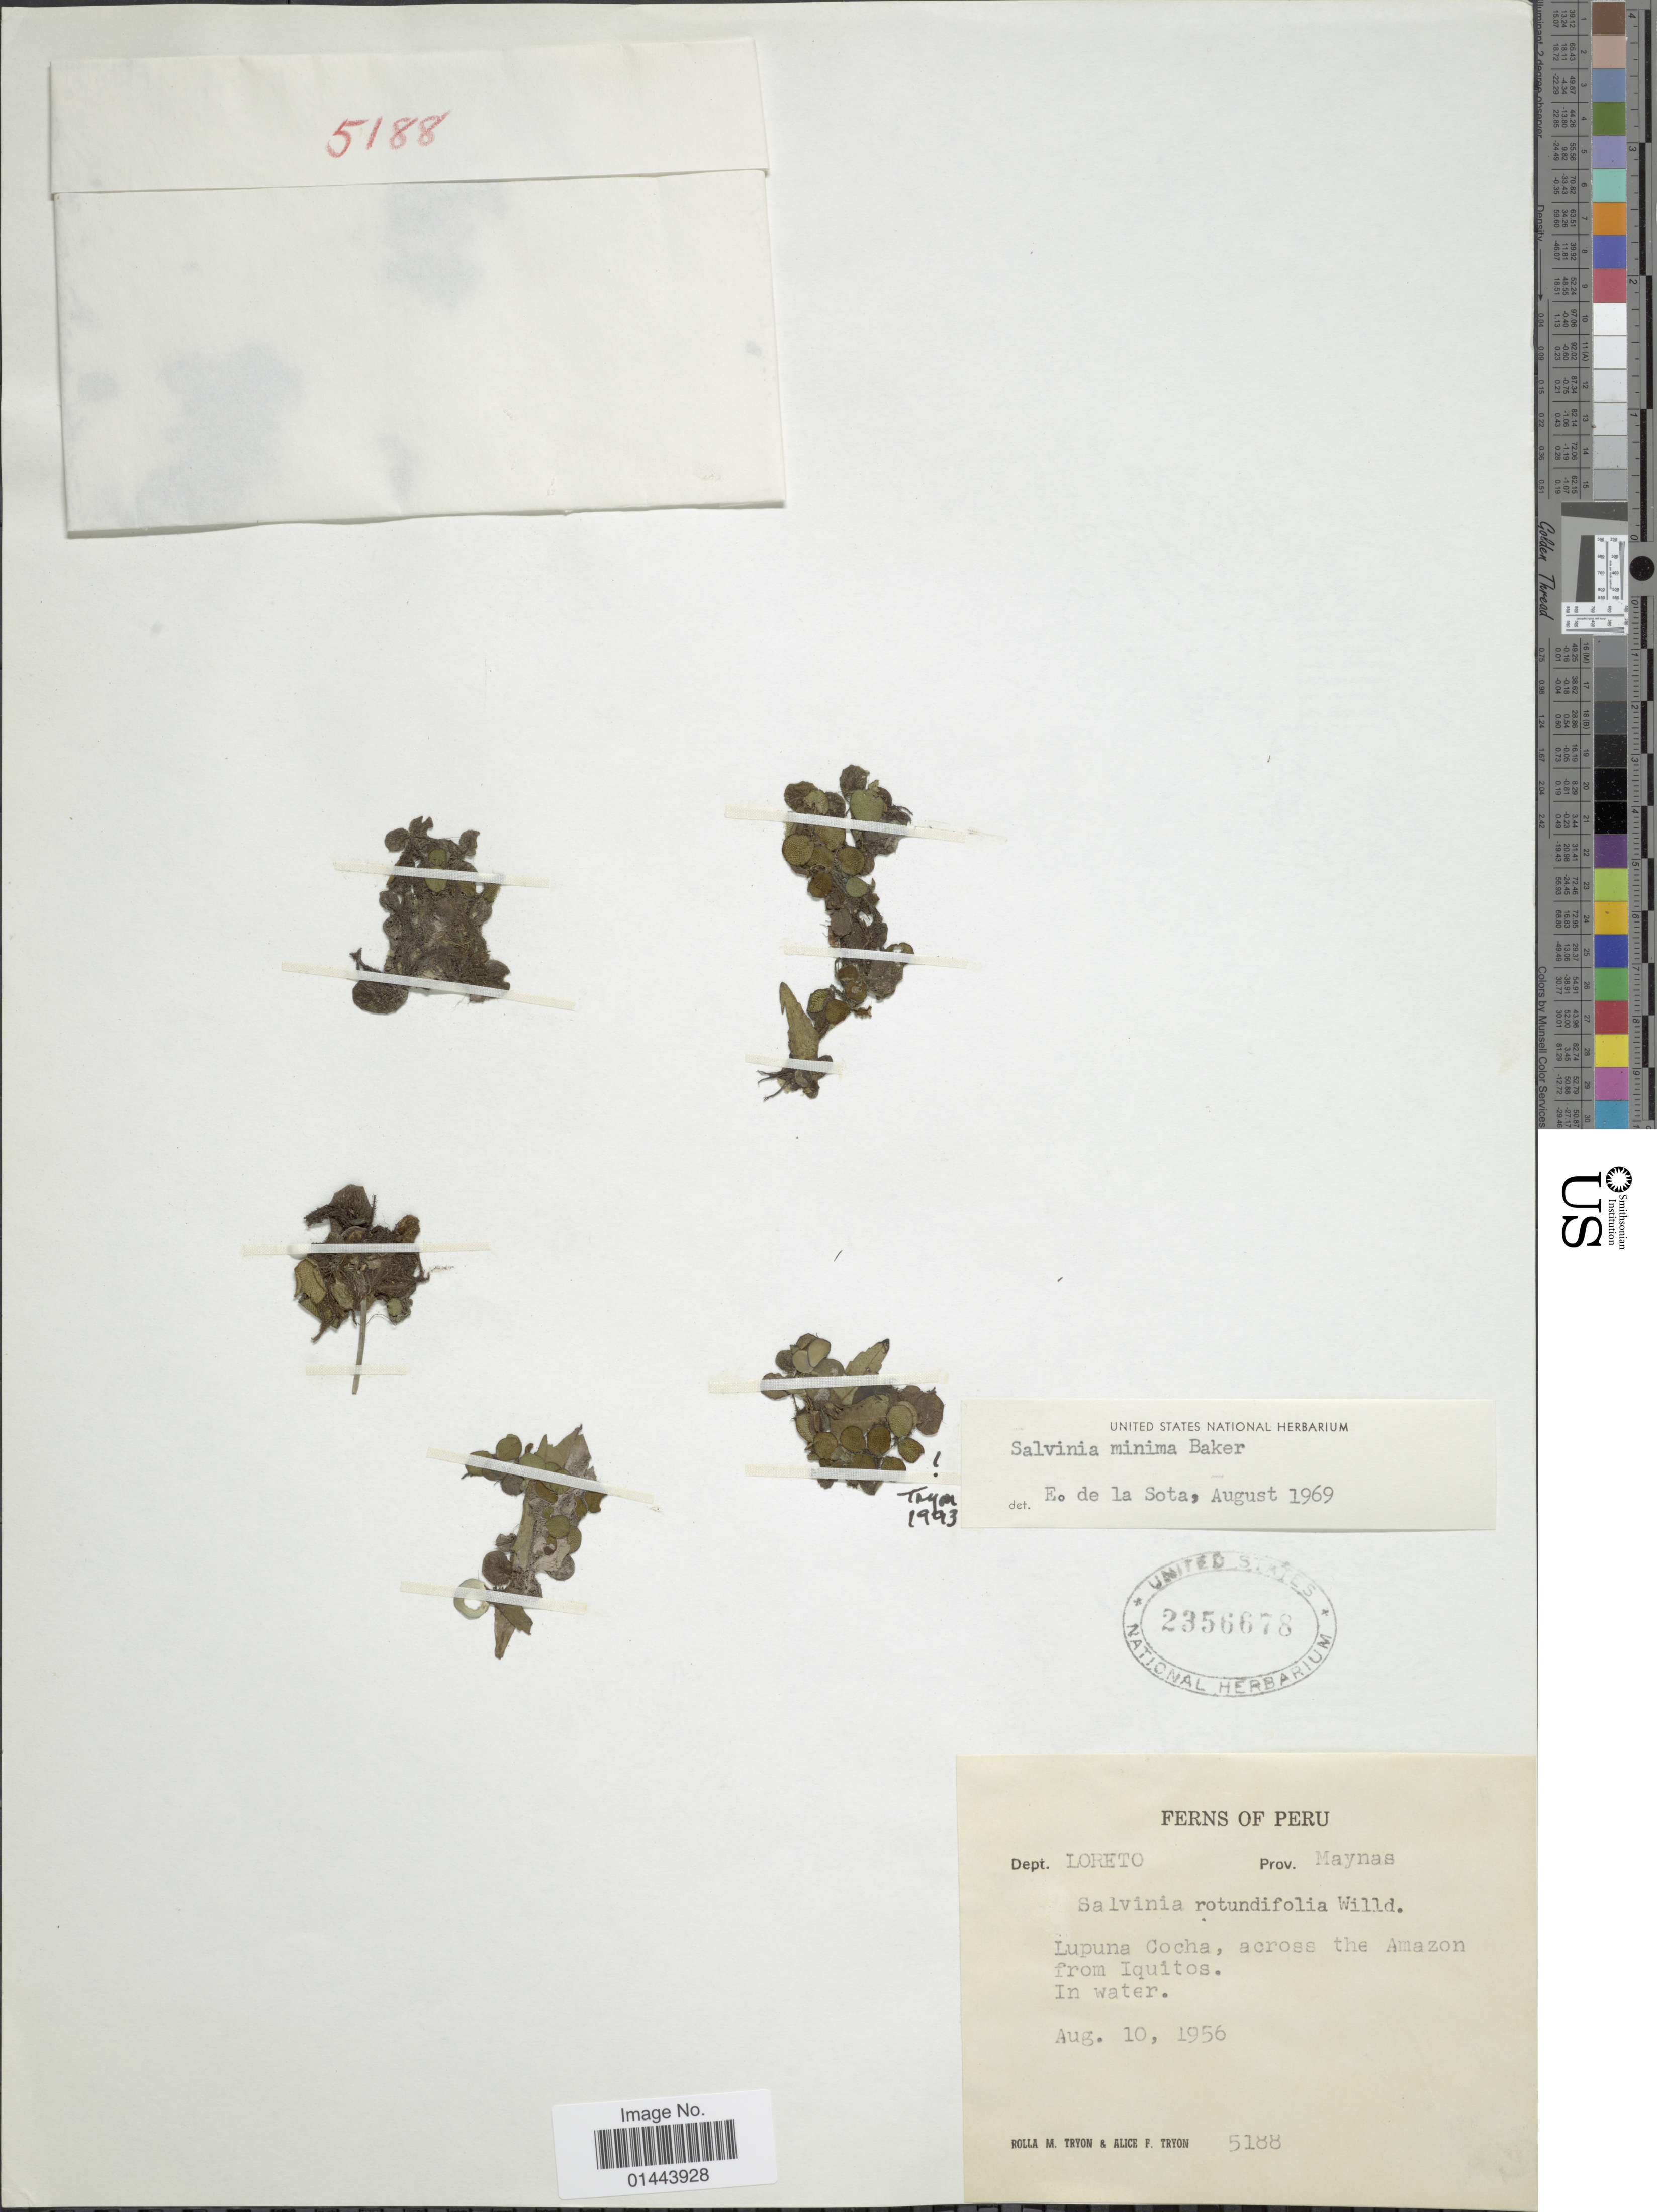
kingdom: Plantae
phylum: Tracheophyta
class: Polypodiopsida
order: Salviniales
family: Salviniaceae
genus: Salvinia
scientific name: Salvinia minima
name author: Baker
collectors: R. M. Tryon & A. F. Tryon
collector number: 5188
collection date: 1956-08-10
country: Peru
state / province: Loreto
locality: Prov. Maynas, Lupuna Cocha, across the Amazon from Inquitos, in water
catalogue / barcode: US 2356678